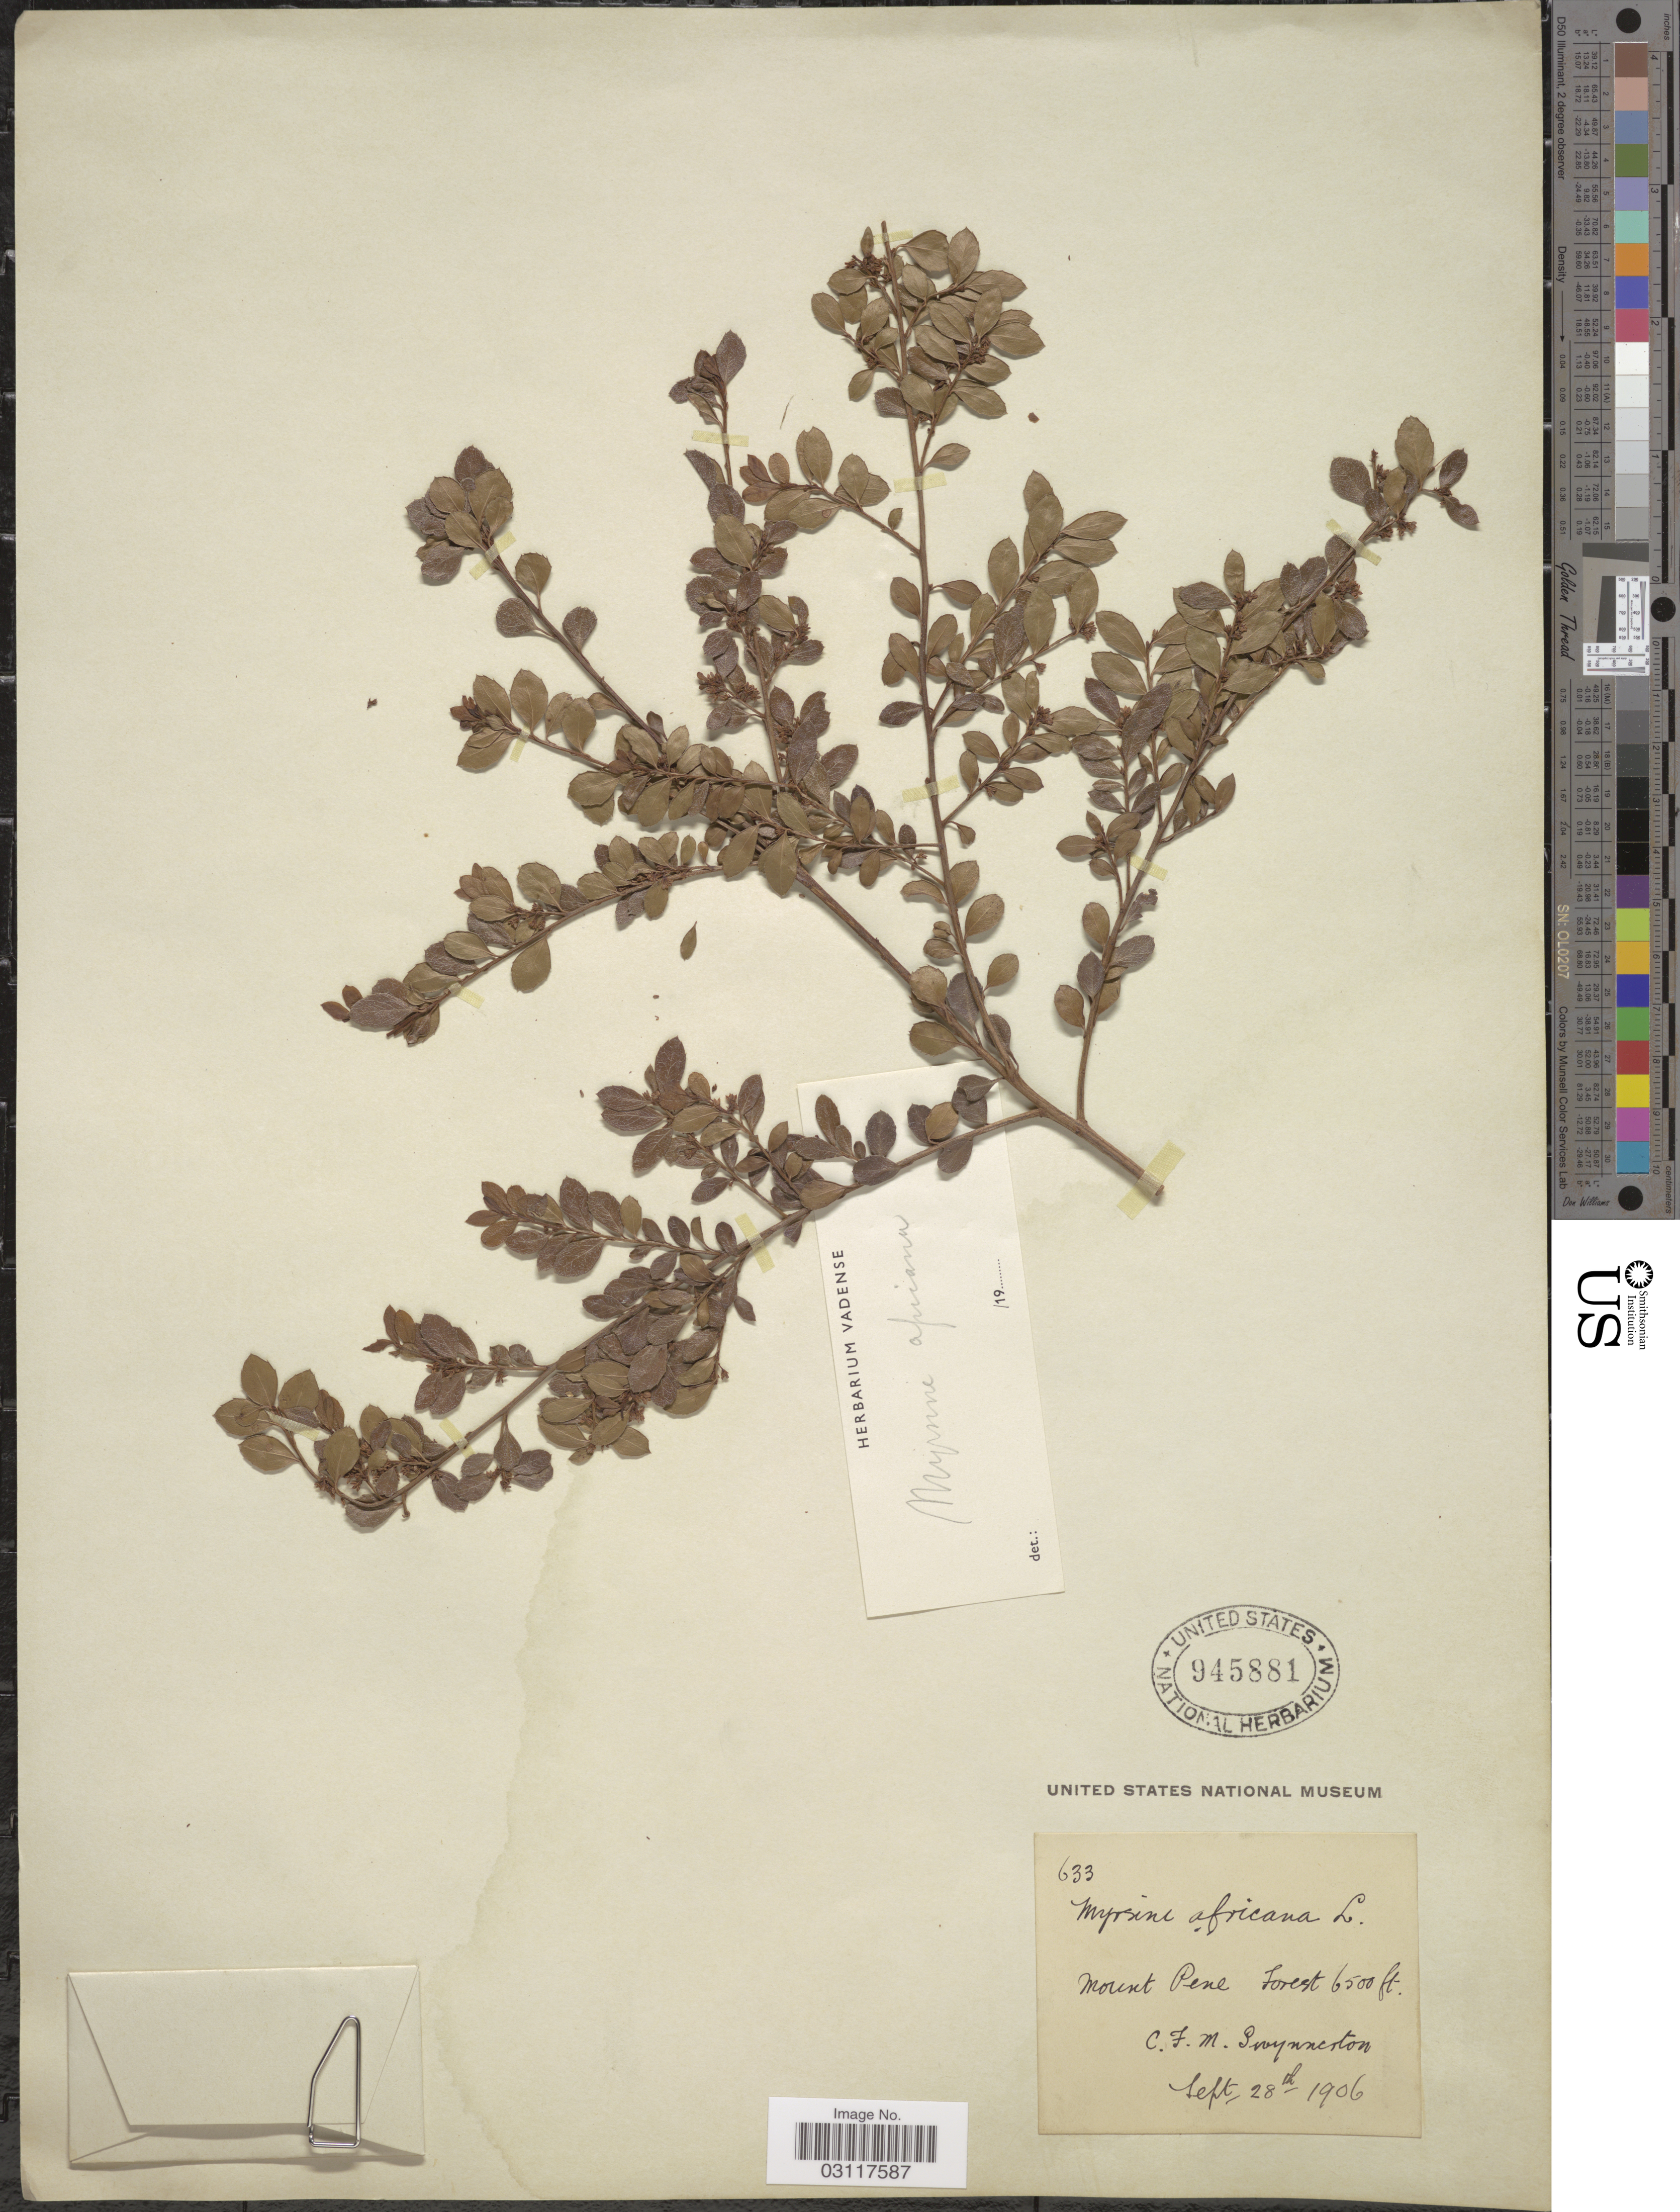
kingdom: Plantae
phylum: Tracheophyta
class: Magnoliopsida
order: Ericales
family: Primulaceae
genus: Myrsine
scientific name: Myrsine africana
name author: L.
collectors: C. Swynnerton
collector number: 633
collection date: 1906-09-28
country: Zimbabwe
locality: Mount Pene.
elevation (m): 1981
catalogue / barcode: US 945881